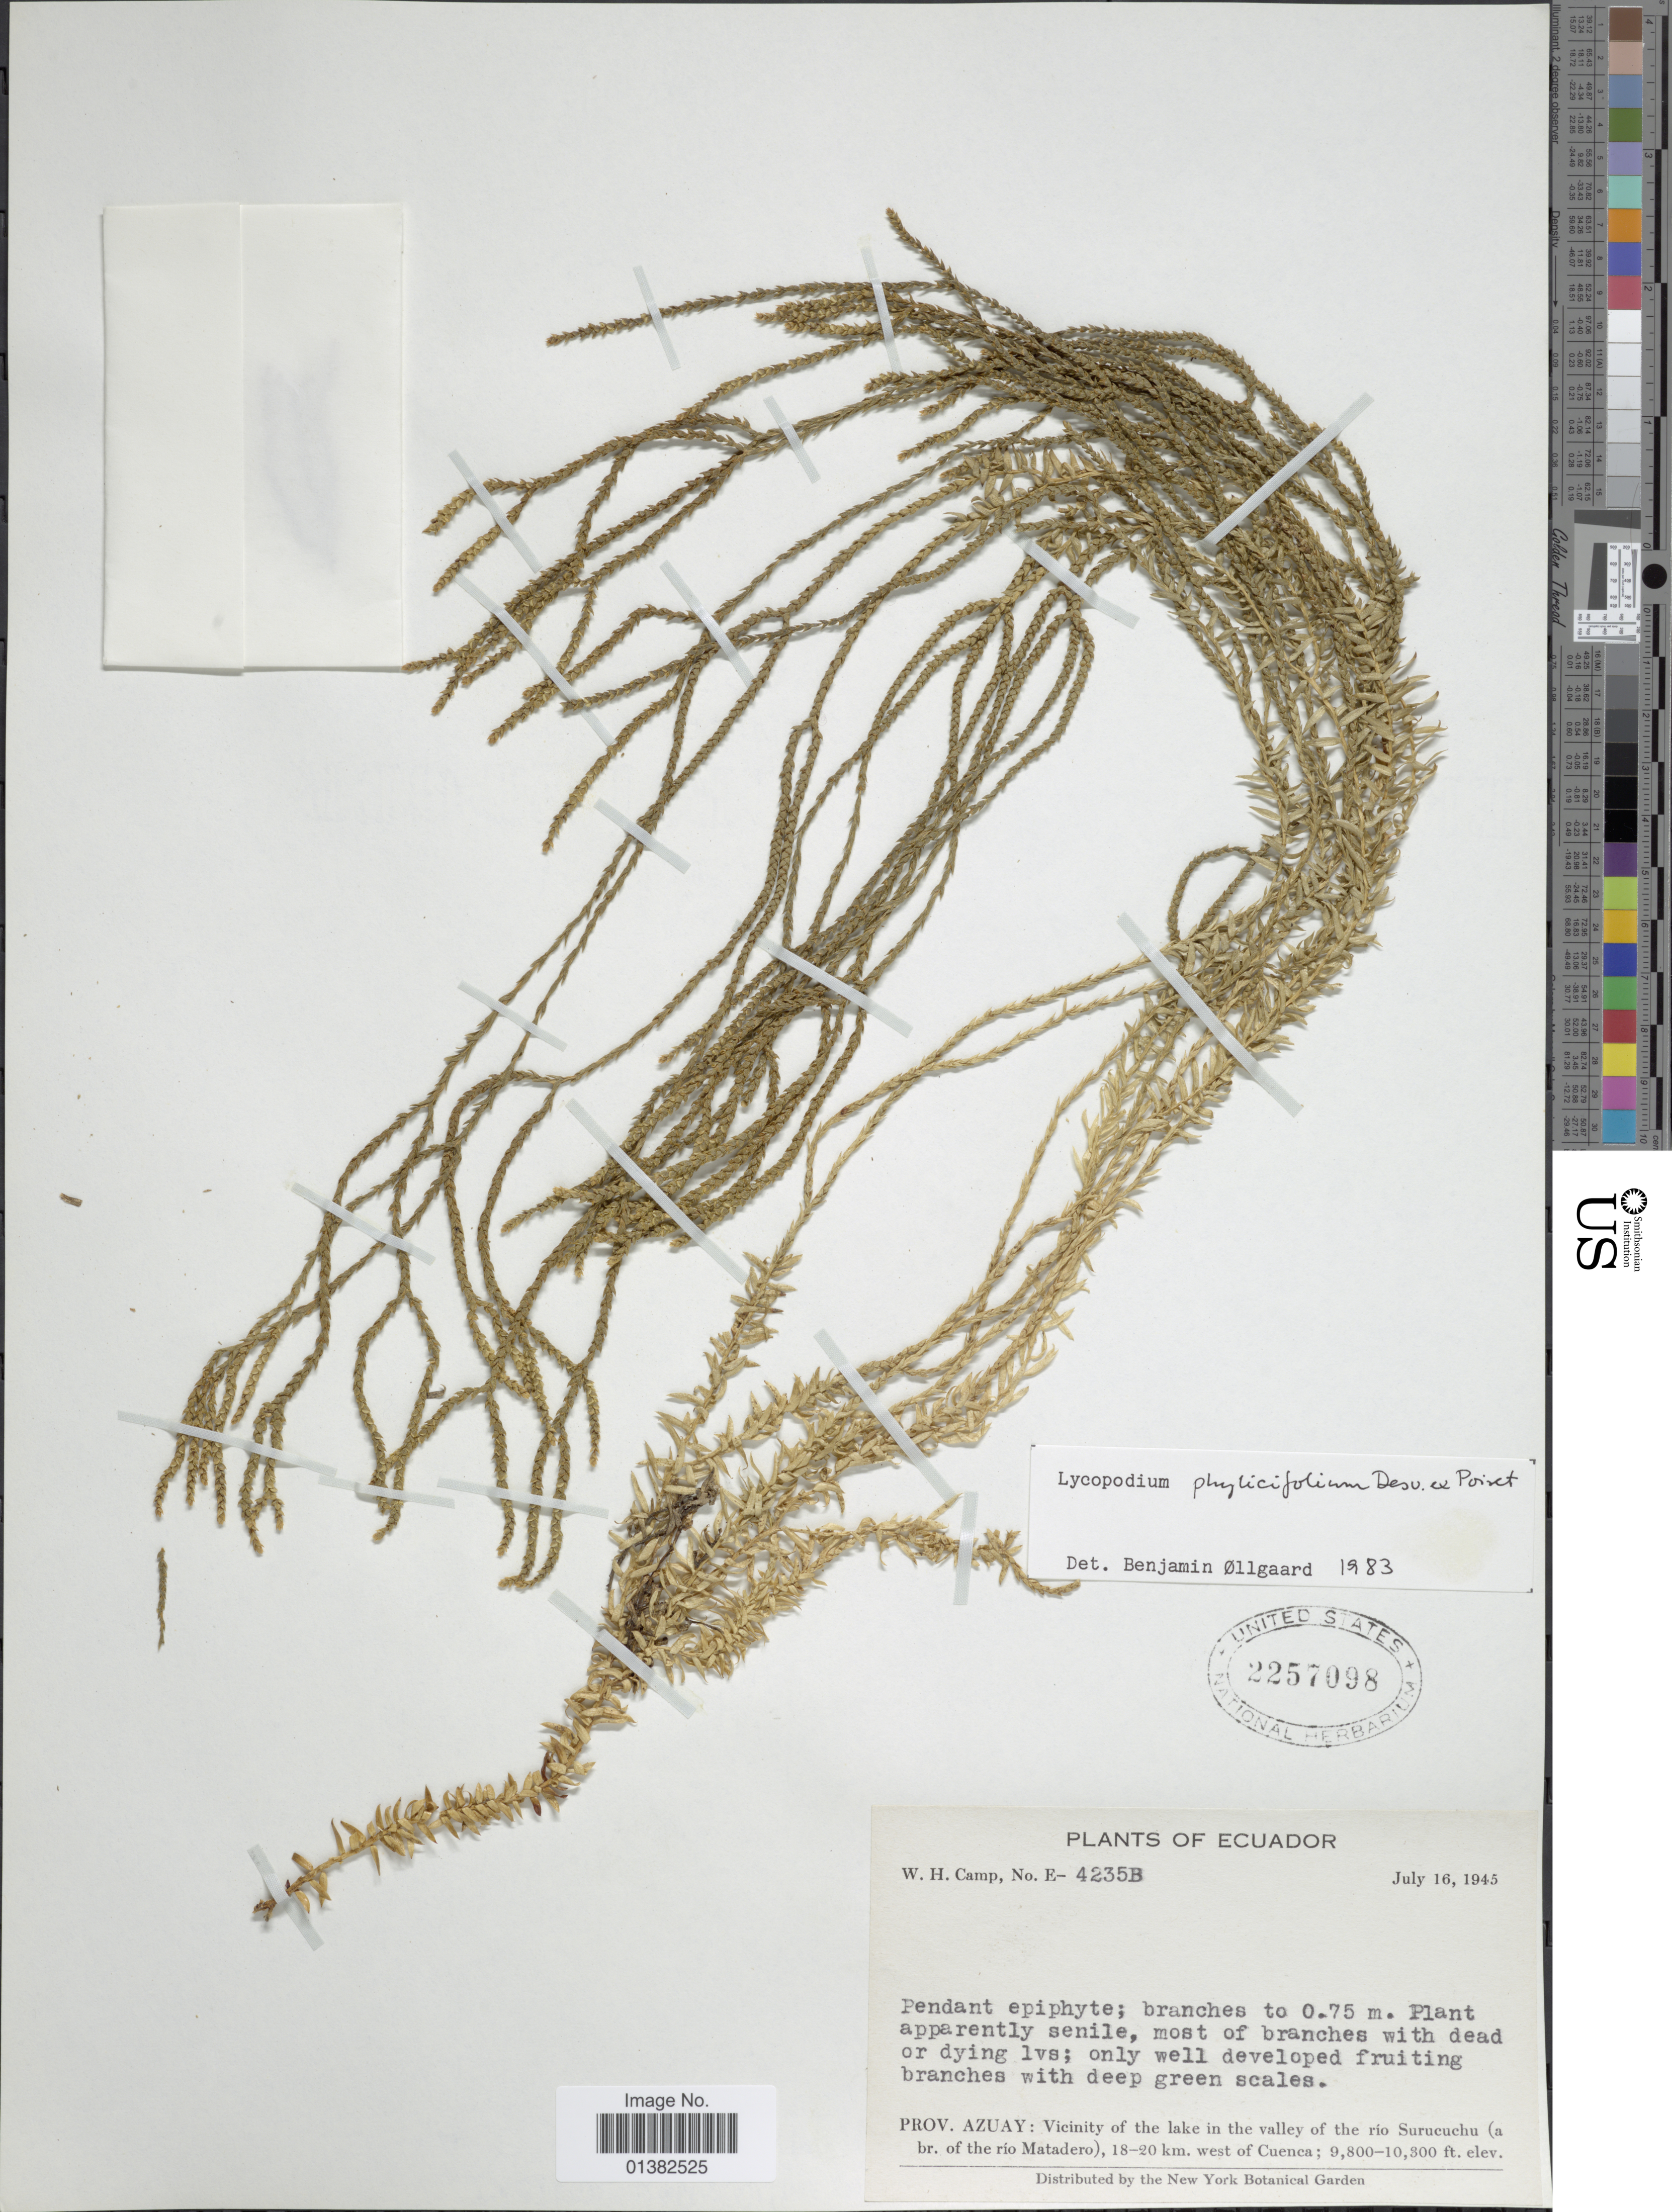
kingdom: Plantae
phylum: Tracheophyta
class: Lycopodiopsida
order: Lycopodiales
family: Lycopodiaceae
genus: Phlegmariurus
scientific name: Phlegmariurus phylicifolius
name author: (Desv. ex Poir.) B. Øllg.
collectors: W. H. Camp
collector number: E-4235B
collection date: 1945-07-16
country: Ecuador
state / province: Azuay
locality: Vicinity of the lake in the valley of the rio Surucuchu (a br. of the río Matadero), 18-20 km. west of Cuenca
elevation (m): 2987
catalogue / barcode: US 2257098